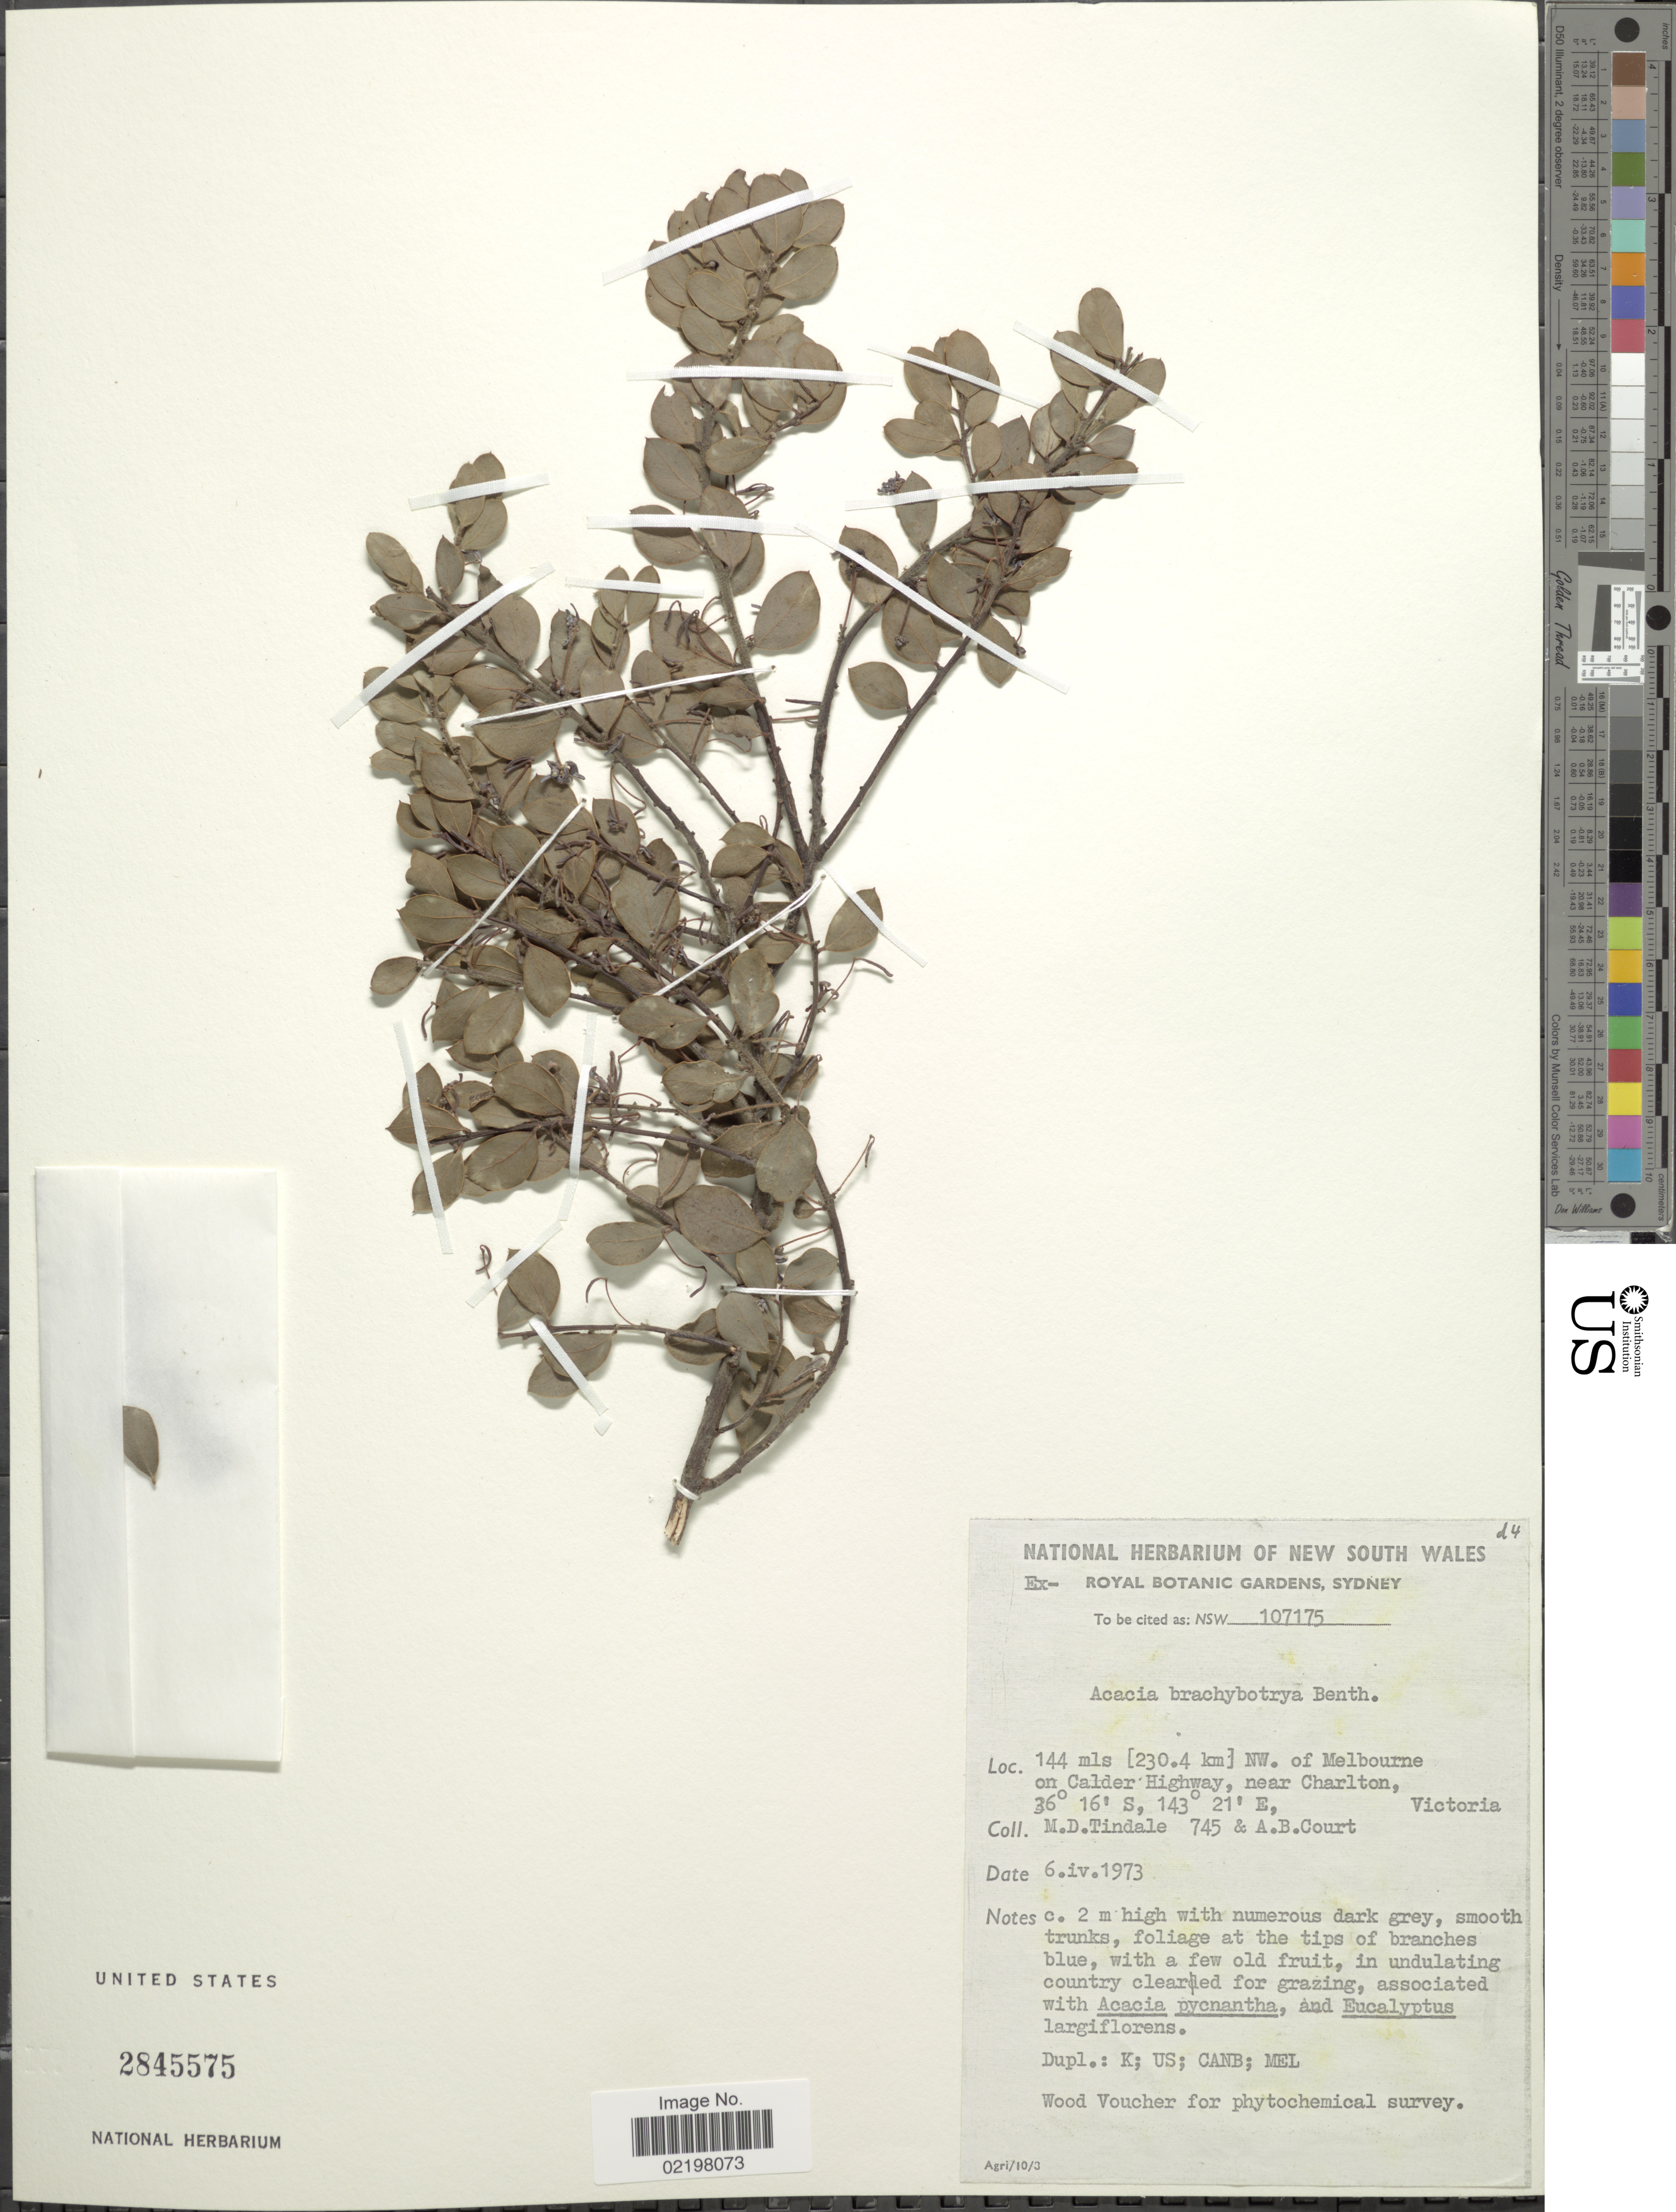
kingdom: Plantae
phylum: Tracheophyta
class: Magnoliopsida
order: Fabales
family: Fabaceae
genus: Acacia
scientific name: Acacia brachybotrya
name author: Benth.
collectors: M. D. Tindale & A. B. Court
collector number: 745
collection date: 1973-04-06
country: Australia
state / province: Victoria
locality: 144 mls (230.4 km) NW. of Melbourne on Calder HIghwy, near Charlton, Victoria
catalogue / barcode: US 2845575